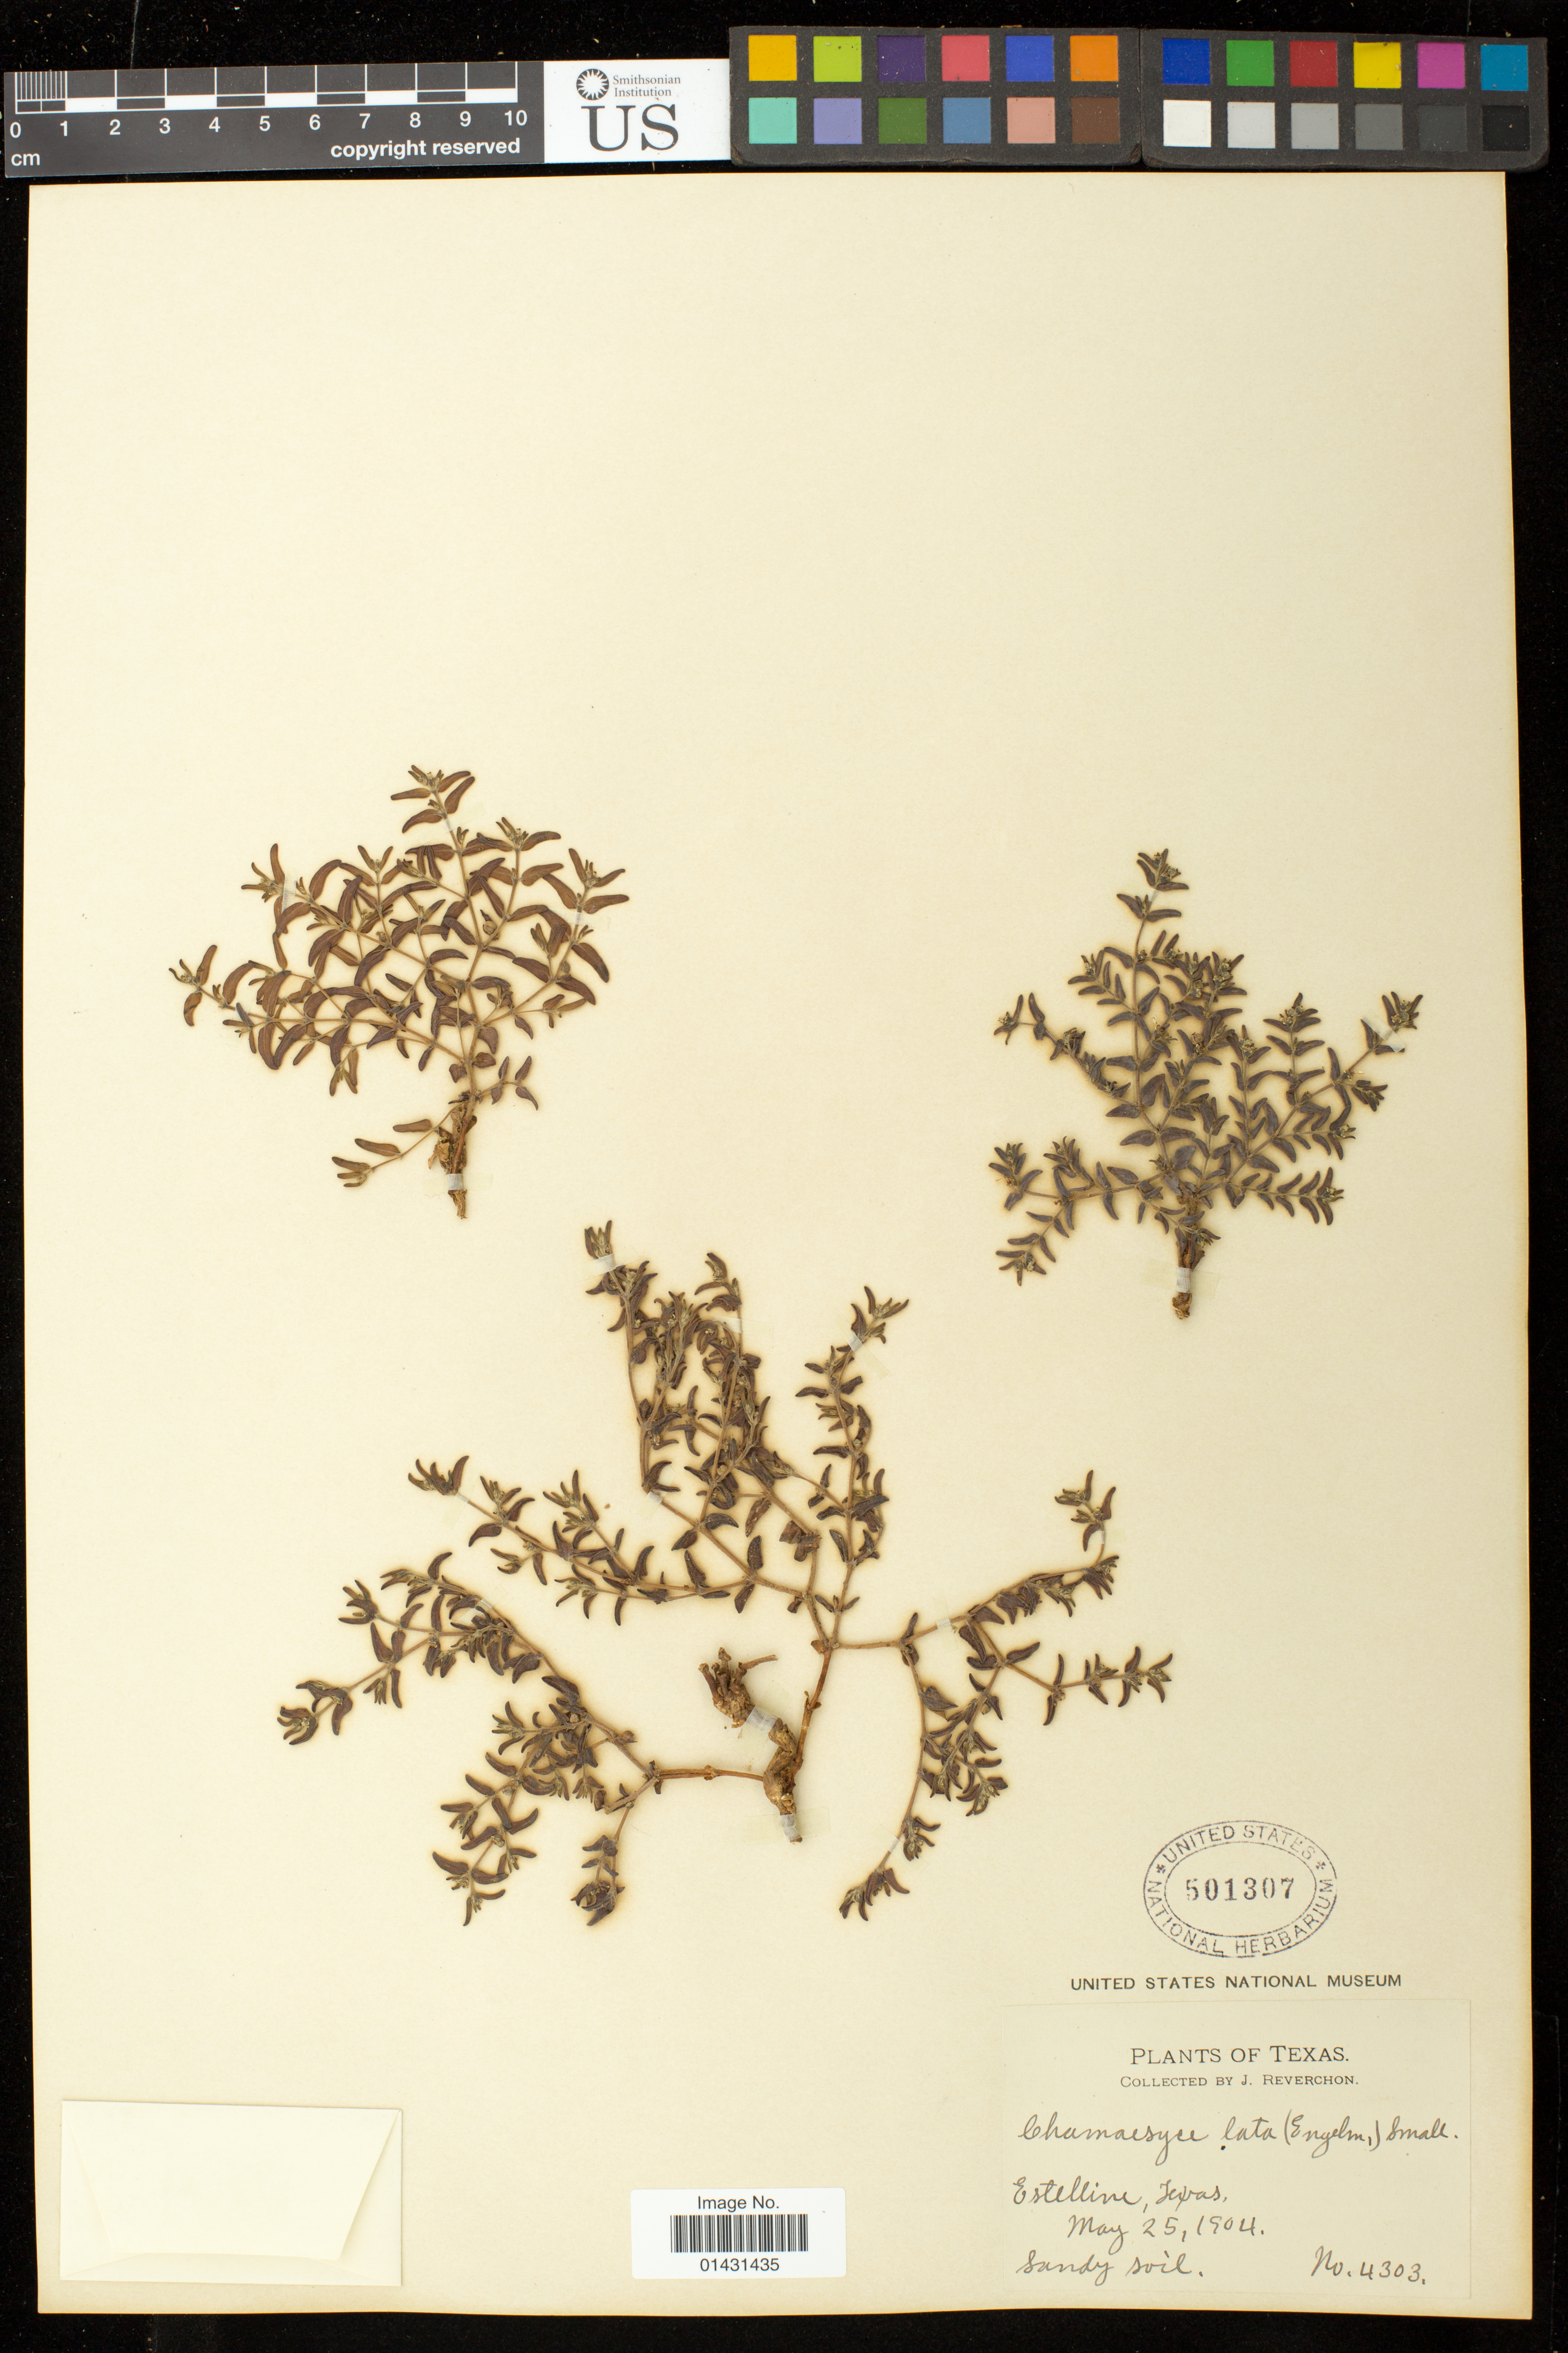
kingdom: Plantae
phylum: Tracheophyta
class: Magnoliopsida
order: Malpighiales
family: Euphorbiaceae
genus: Euphorbia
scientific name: Euphorbia laxa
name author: Drake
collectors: J. Reverchon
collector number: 4303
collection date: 1904-05-25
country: United States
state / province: Texas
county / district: Hall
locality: Estelline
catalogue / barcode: US 501307